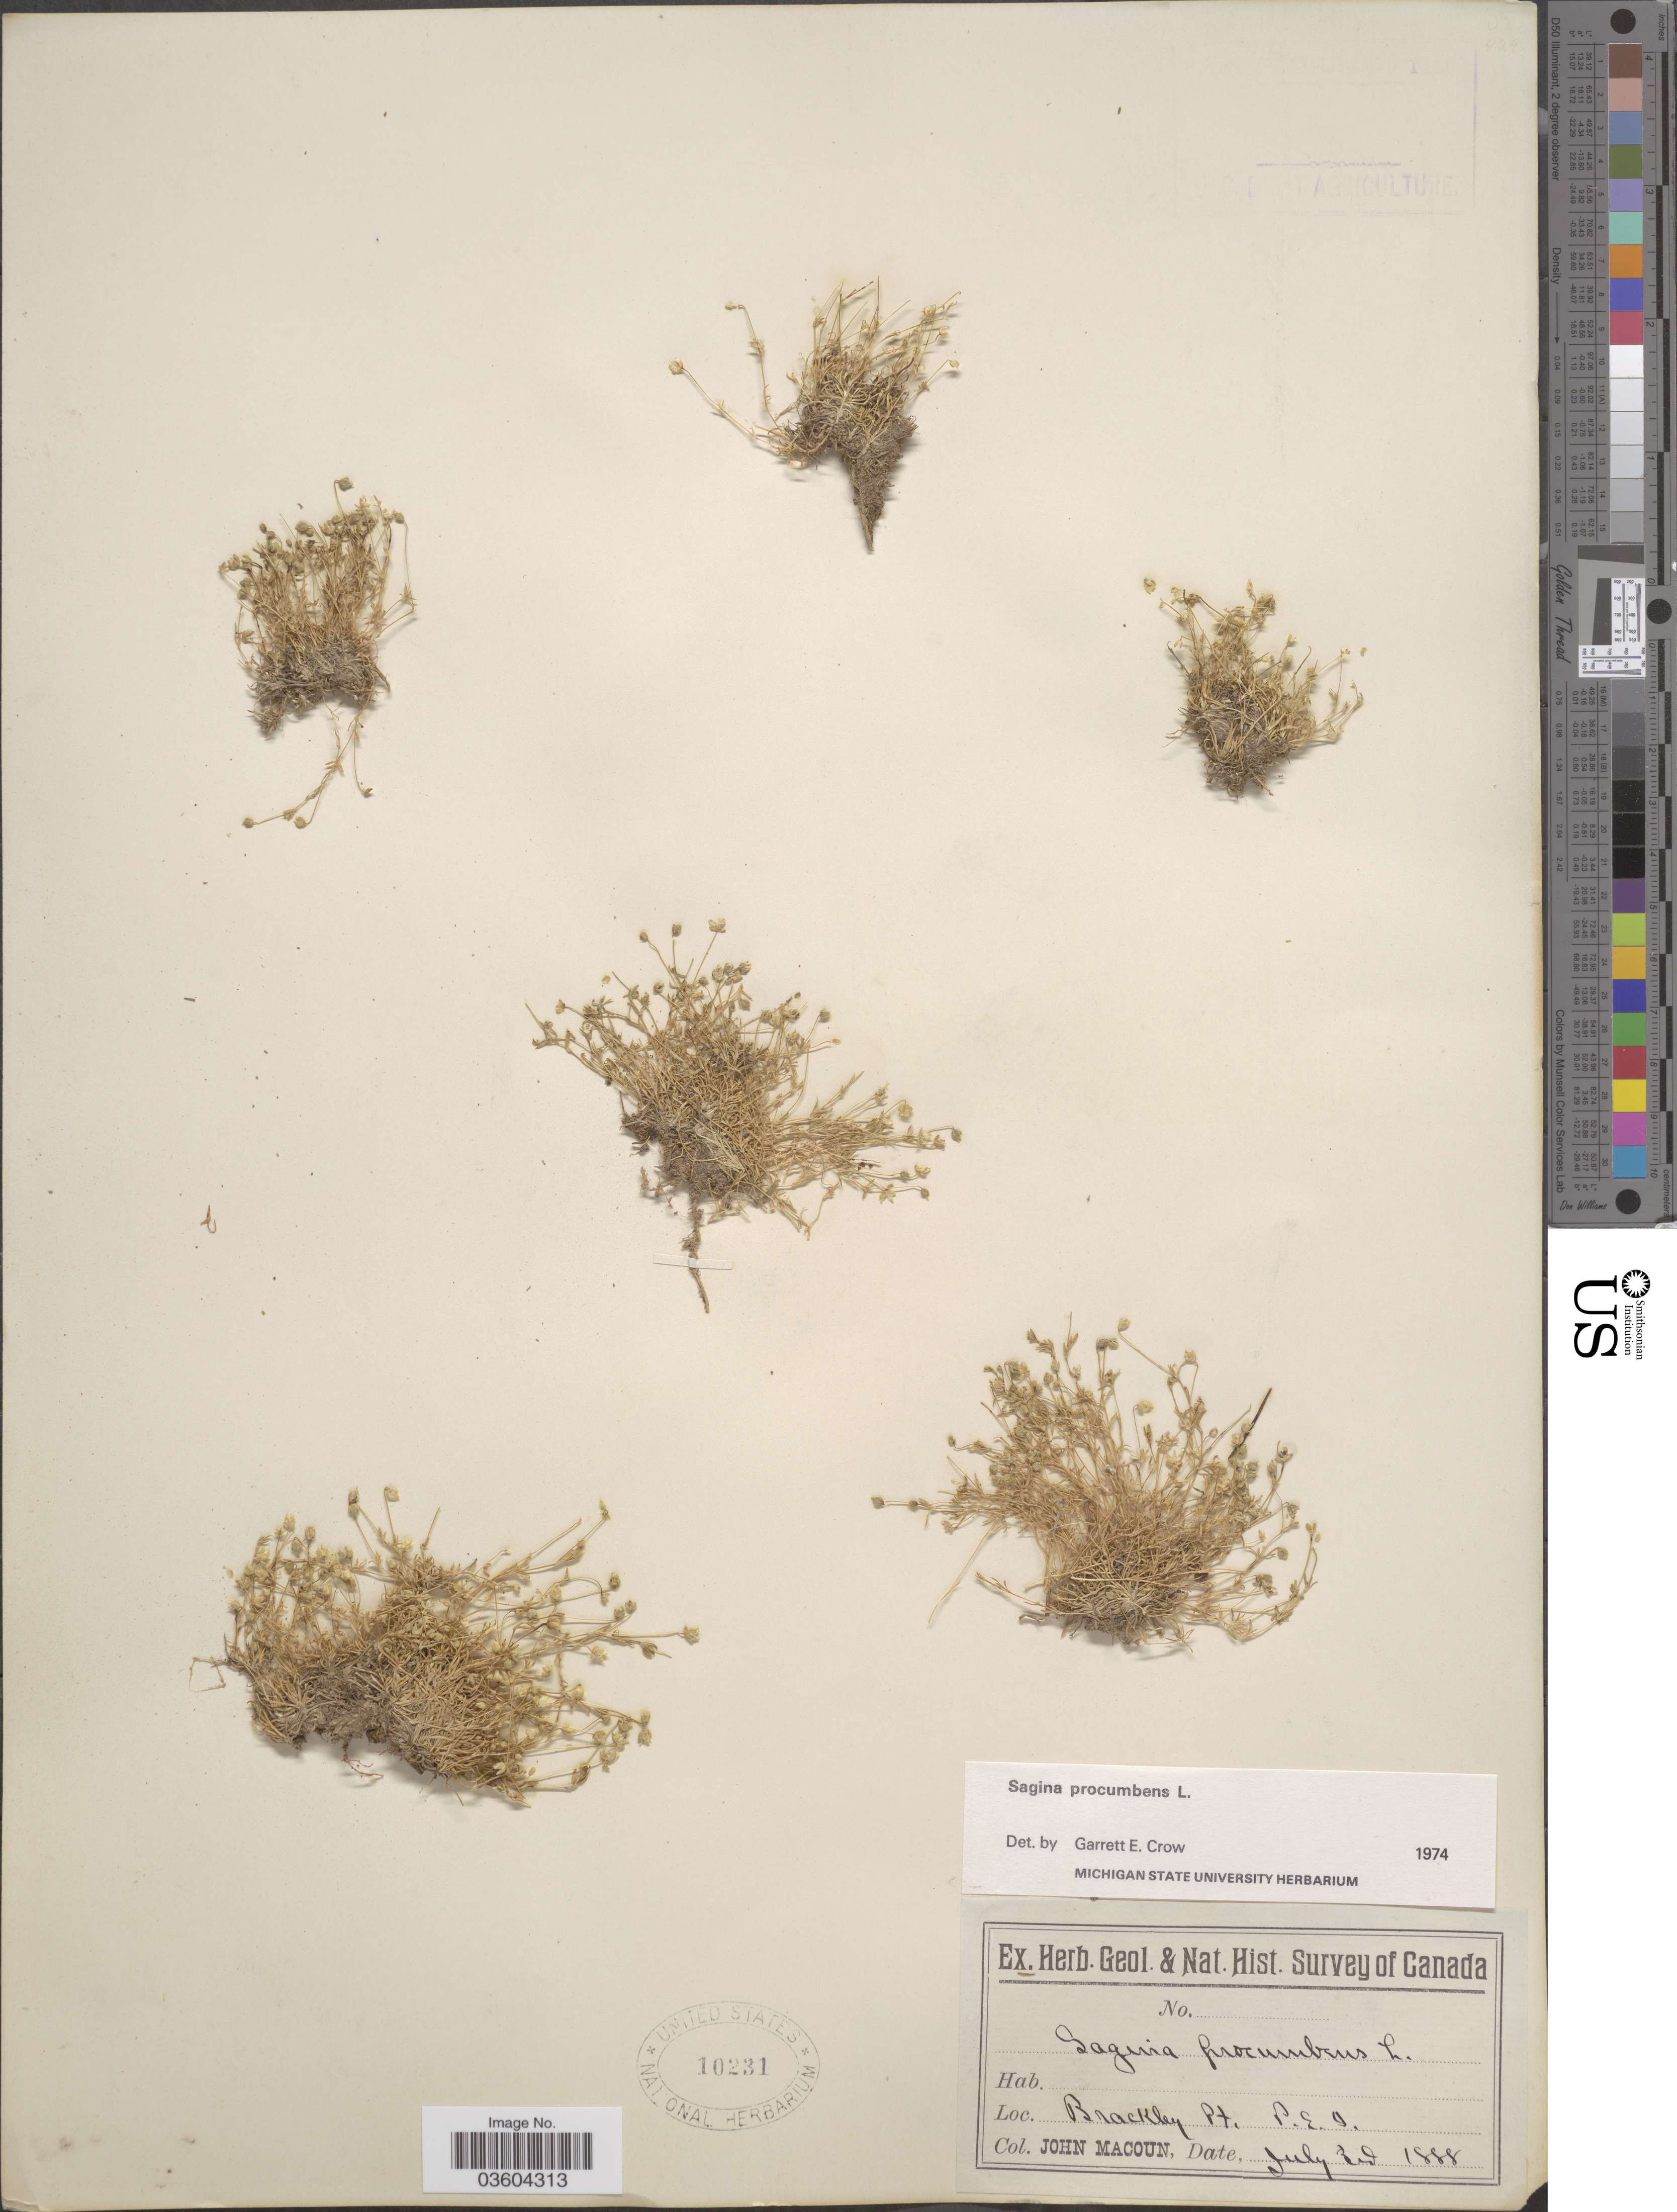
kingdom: Plantae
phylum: Tracheophyta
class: Magnoliopsida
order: Caryophyllales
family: Caryophyllaceae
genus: Sagina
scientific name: Sagina procumbens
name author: L.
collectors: J. Macoun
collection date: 1888-07-28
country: Canada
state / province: Prince Edward Island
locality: Brackley Pt.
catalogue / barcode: US 10231